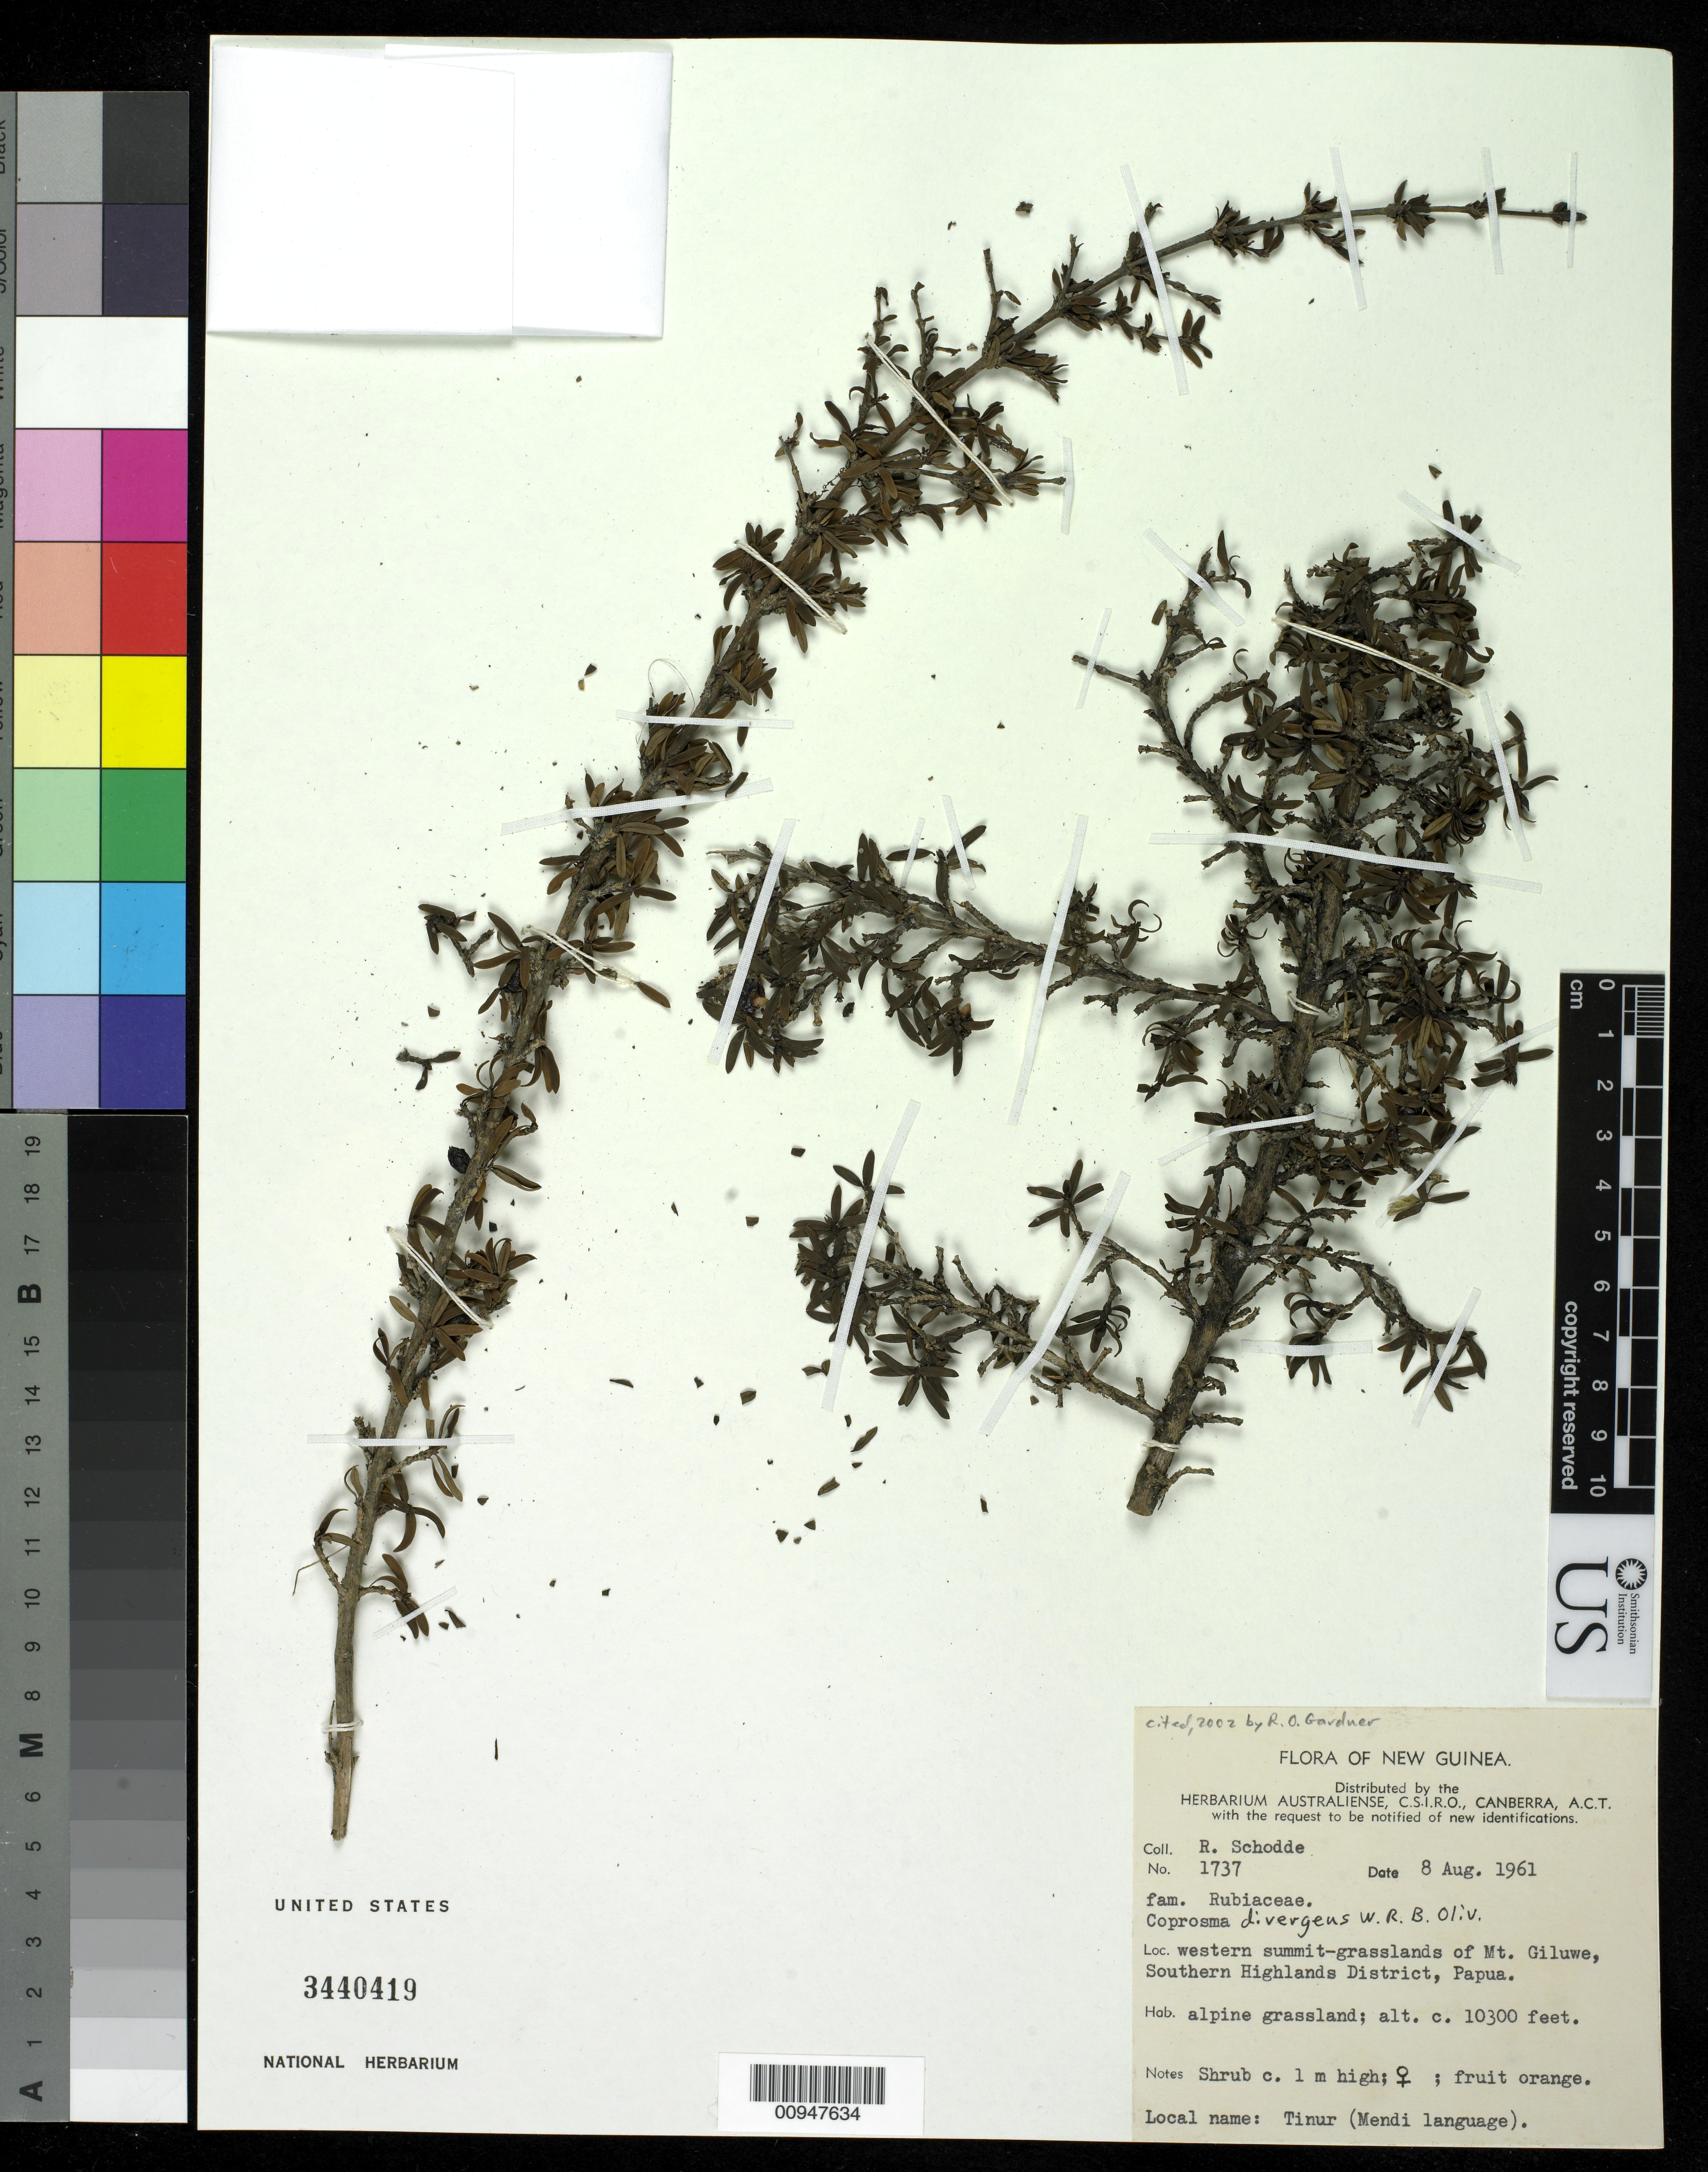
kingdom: Plantae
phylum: Tracheophyta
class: Magnoliopsida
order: Gentianales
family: Rubiaceae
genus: Coprosma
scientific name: Coprosma divergens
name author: W.R.B. Oliv.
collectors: R. Schodde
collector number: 1737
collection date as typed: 08 Aug 1961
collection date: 1961-08-08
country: Papua New Guinea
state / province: Southern Highlands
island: New Guinea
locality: Western summit grasslands of Mt. Giluwe.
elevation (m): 3139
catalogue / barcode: US 3440419